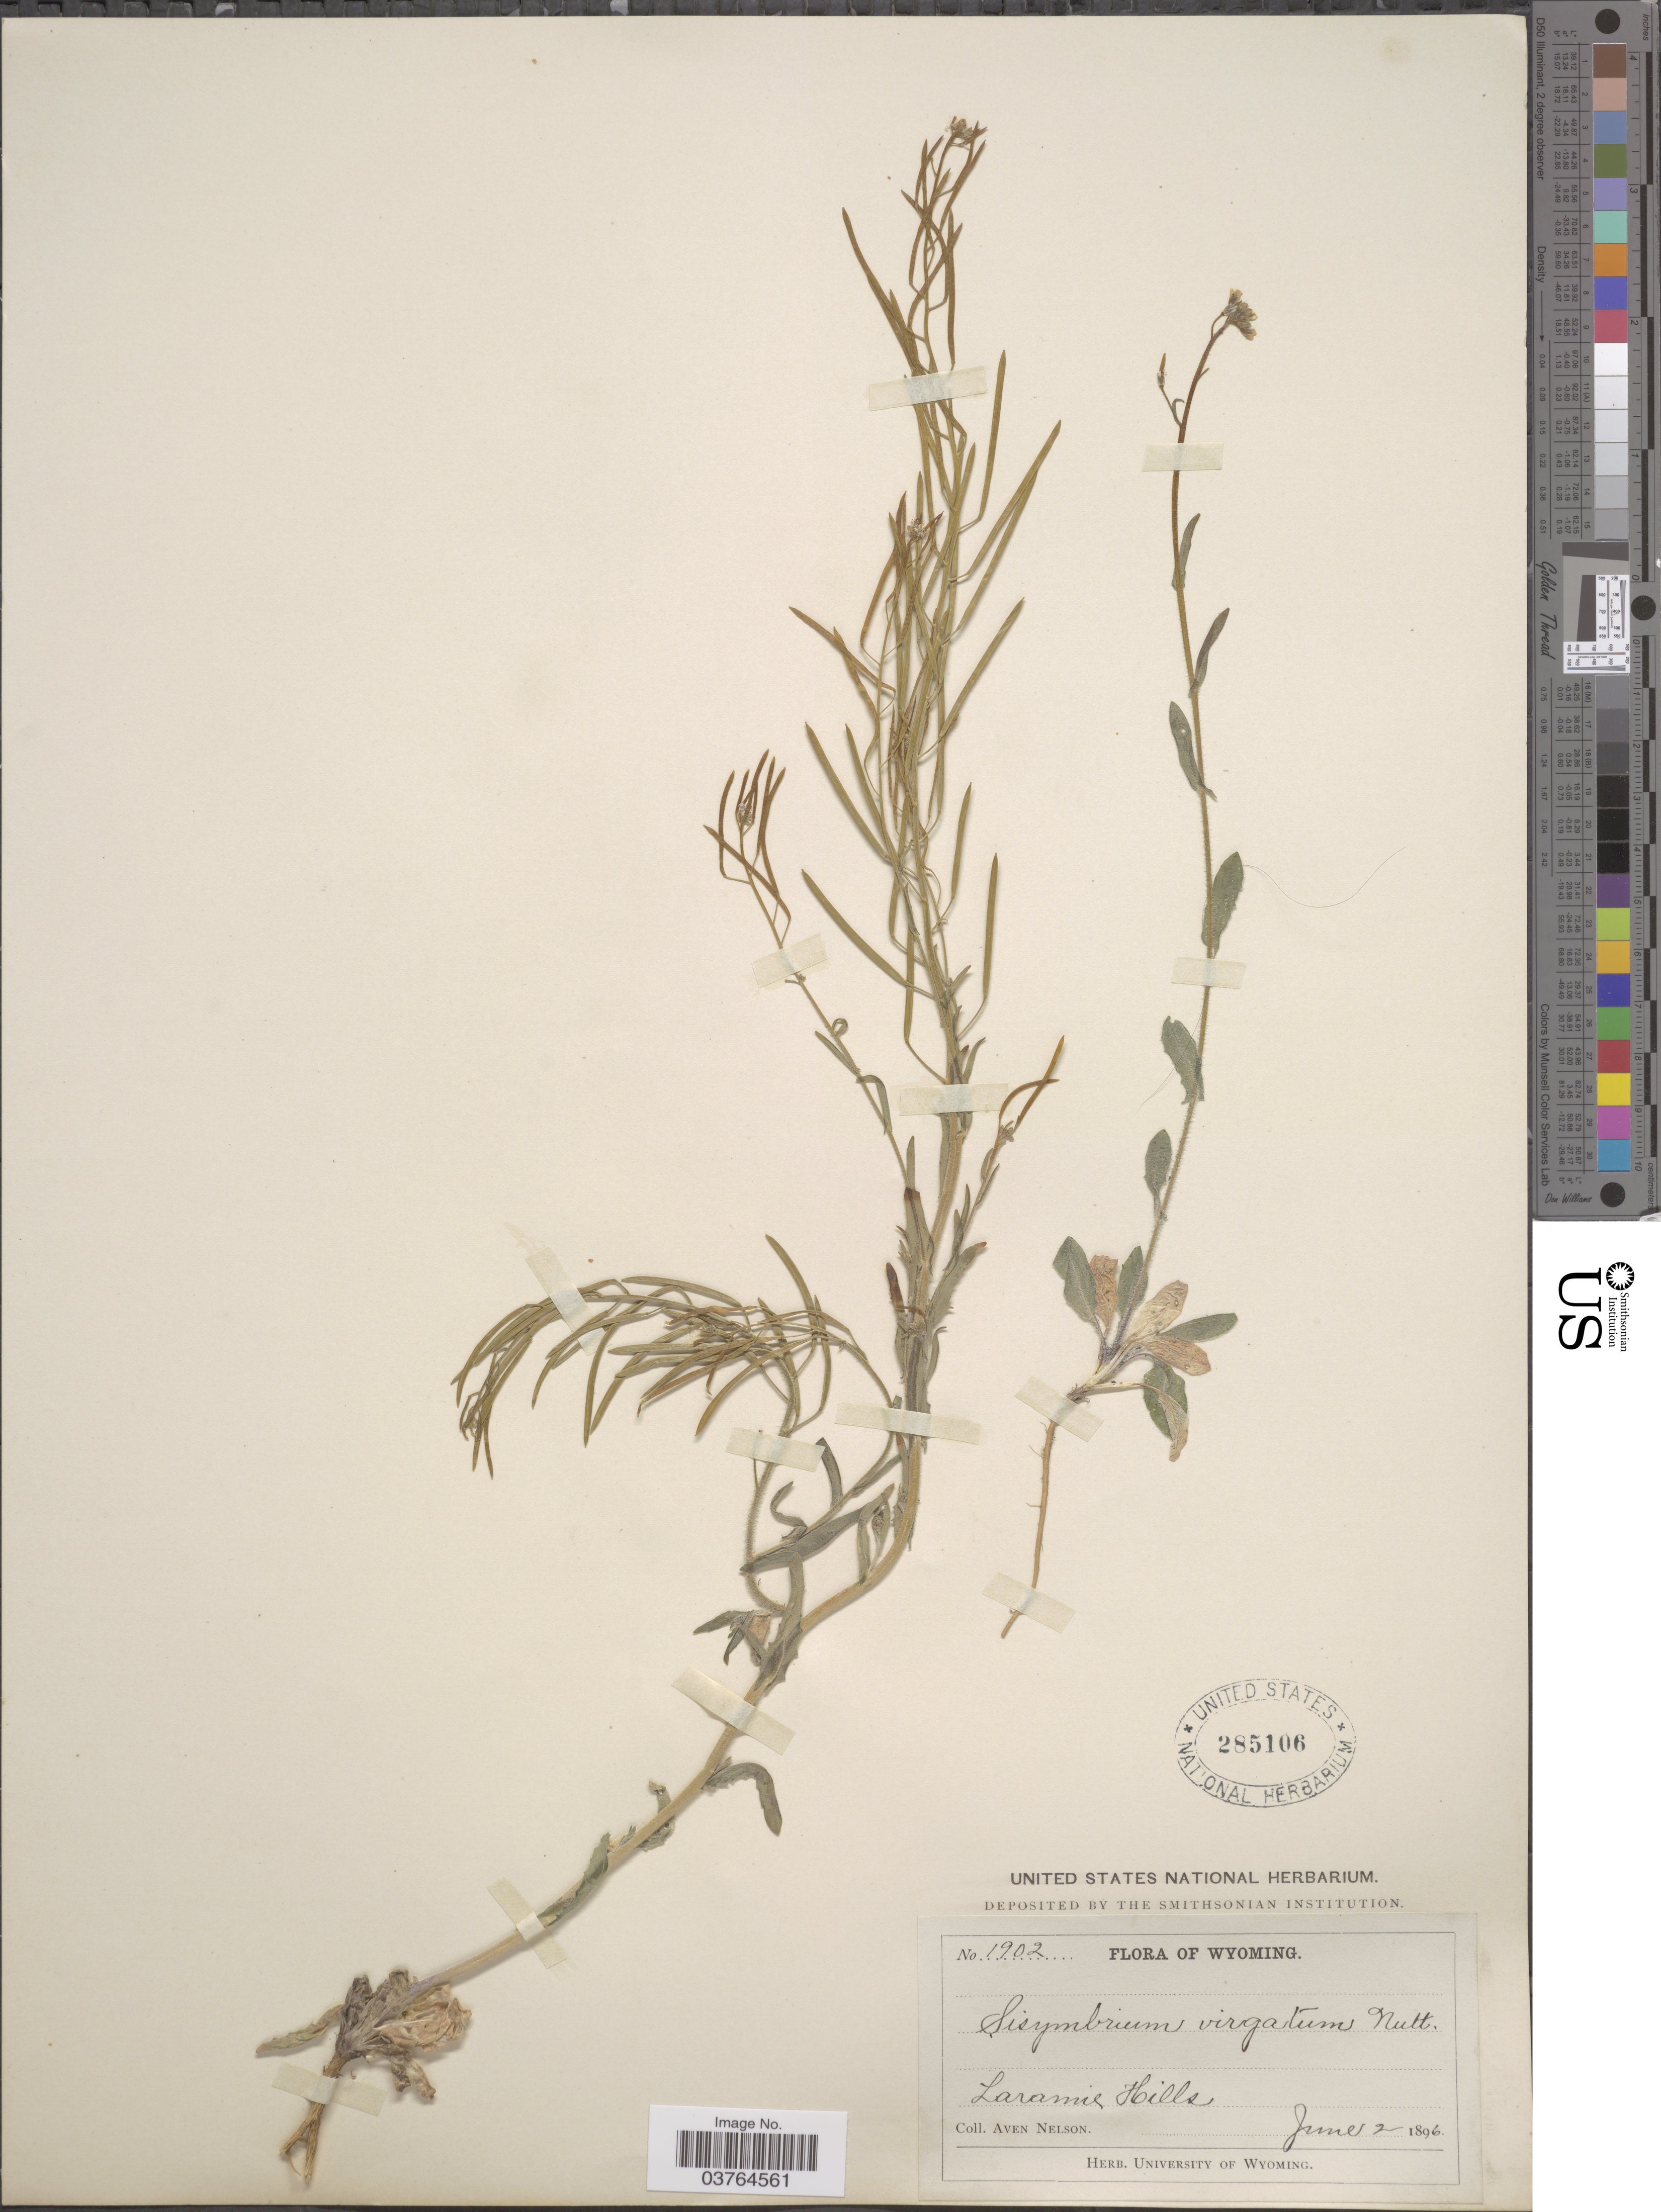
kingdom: Plantae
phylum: Tracheophyta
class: Magnoliopsida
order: Brassicales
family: Brassicaceae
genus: Transberingia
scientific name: Transberingia bursifolia subsp. virgata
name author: (Nutt.) Al-Shehbaz & O'Kane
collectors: A. Nelson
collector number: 1902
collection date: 1896-06-02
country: United States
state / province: Wyoming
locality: Laramie Hills.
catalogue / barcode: US 285106